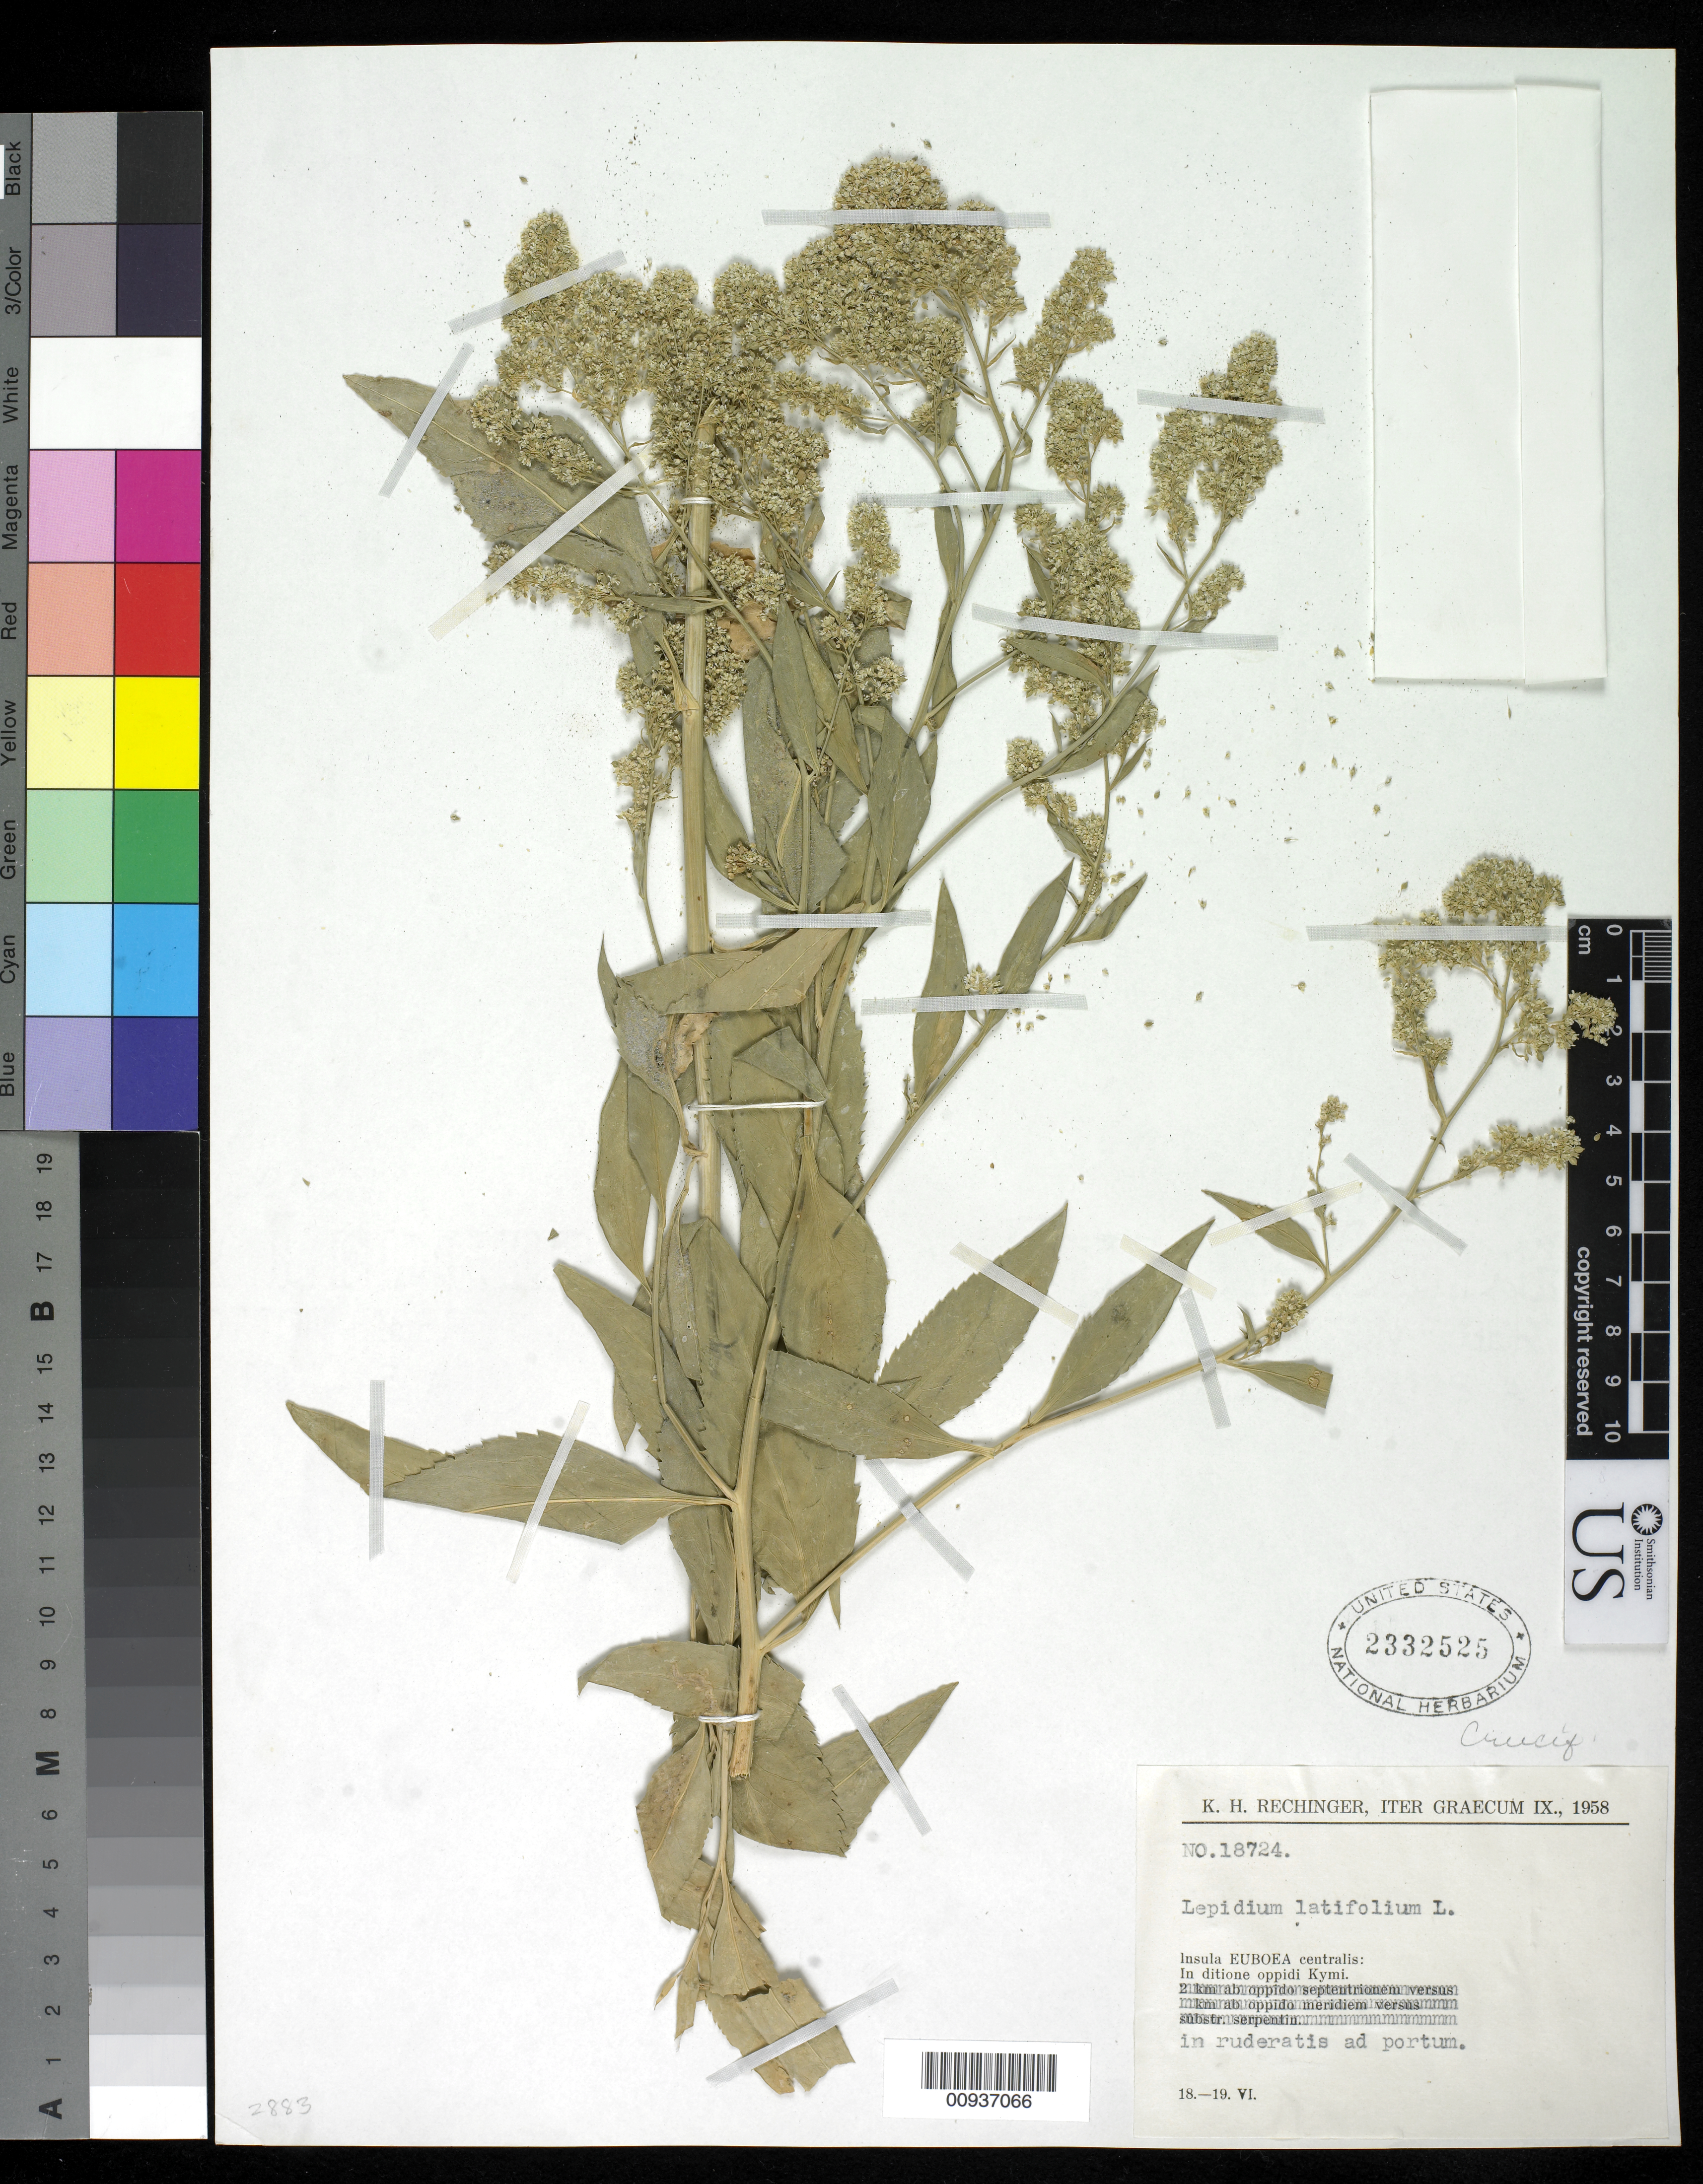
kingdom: Plantae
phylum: Tracheophyta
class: Magnoliopsida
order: Brassicales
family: Brassicaceae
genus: Lepidium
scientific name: Lepidium latifolium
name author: L.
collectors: K. H. Rechinger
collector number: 18724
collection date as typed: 1958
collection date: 1958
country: Greece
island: Euboea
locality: In ditione oppidi Kymi. 2km ab oppido septentrionem versus km ab oppidio meridiem versus substr. Serpentin. In ruderatis ad portum.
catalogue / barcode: US 2332525